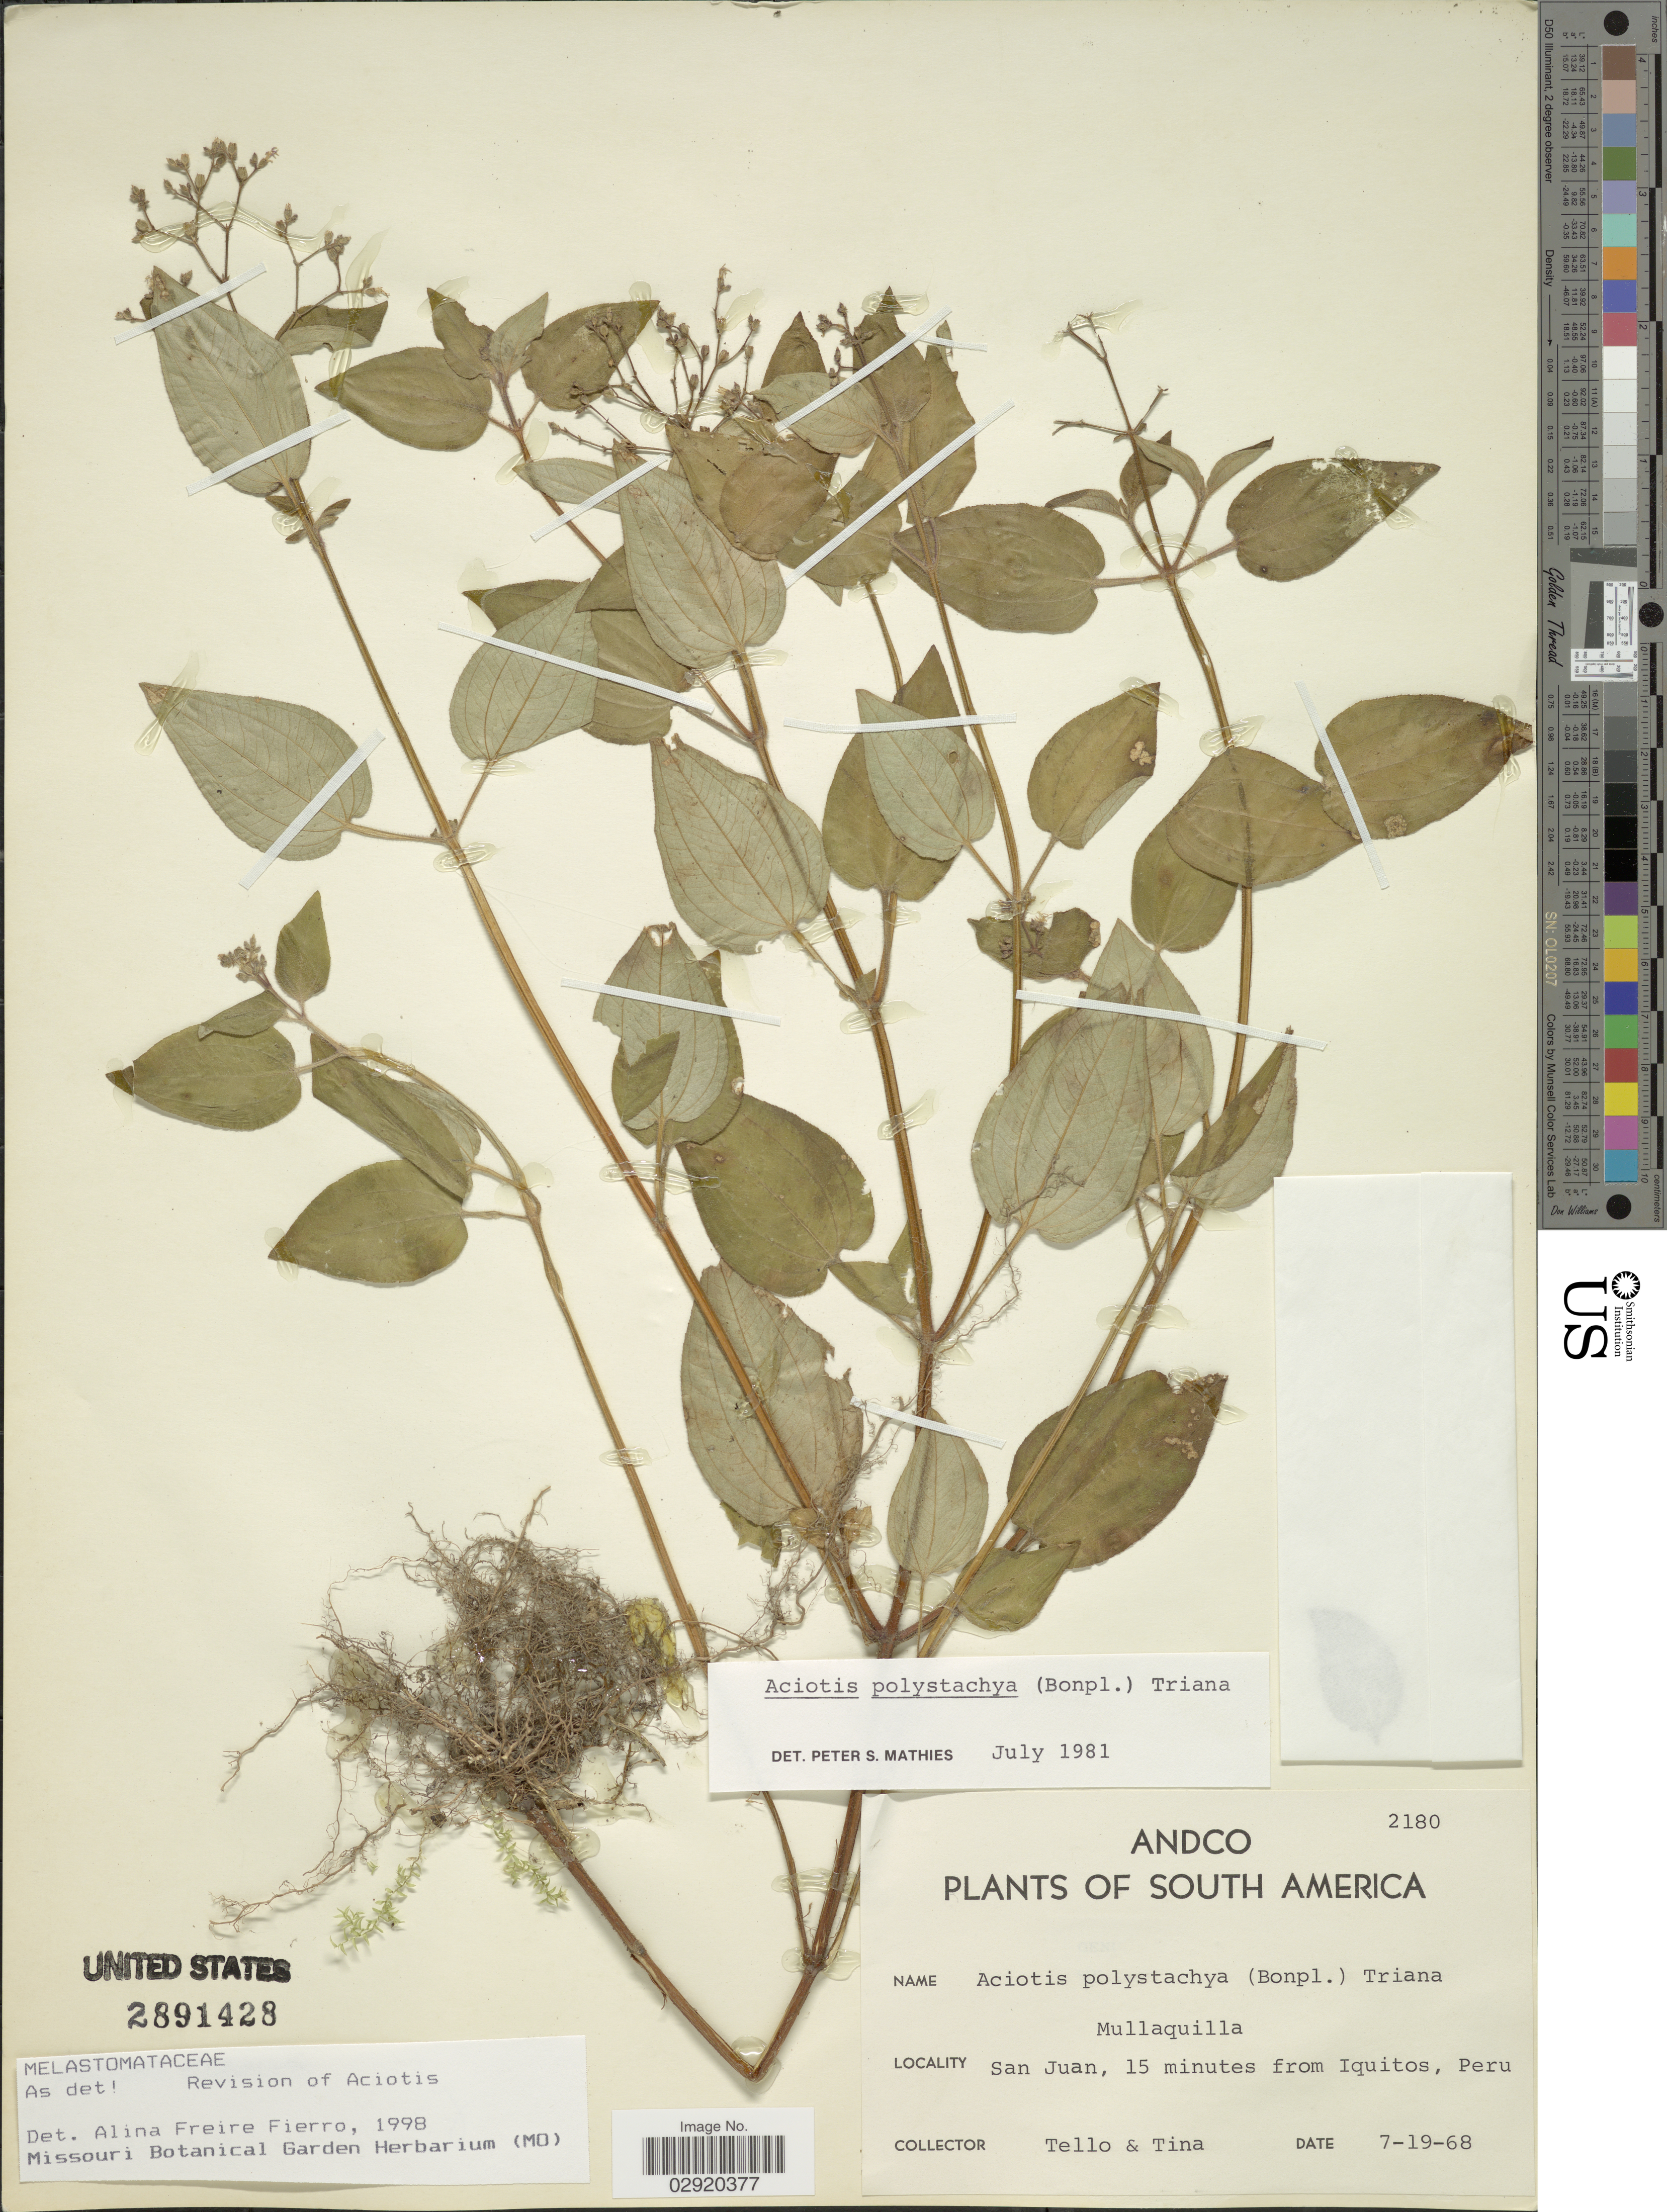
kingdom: Plantae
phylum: Tracheophyta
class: Magnoliopsida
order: Myrtales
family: Melastomataceae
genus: Aciotis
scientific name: Aciotis polystachya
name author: (Bonpl.) Triana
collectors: -. Tello & -. Tina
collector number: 2180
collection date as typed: Transcribed d/m/y: 19/7/68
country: Peru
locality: San Juan, 15 minutes from Iquitos.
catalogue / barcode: US 2891428